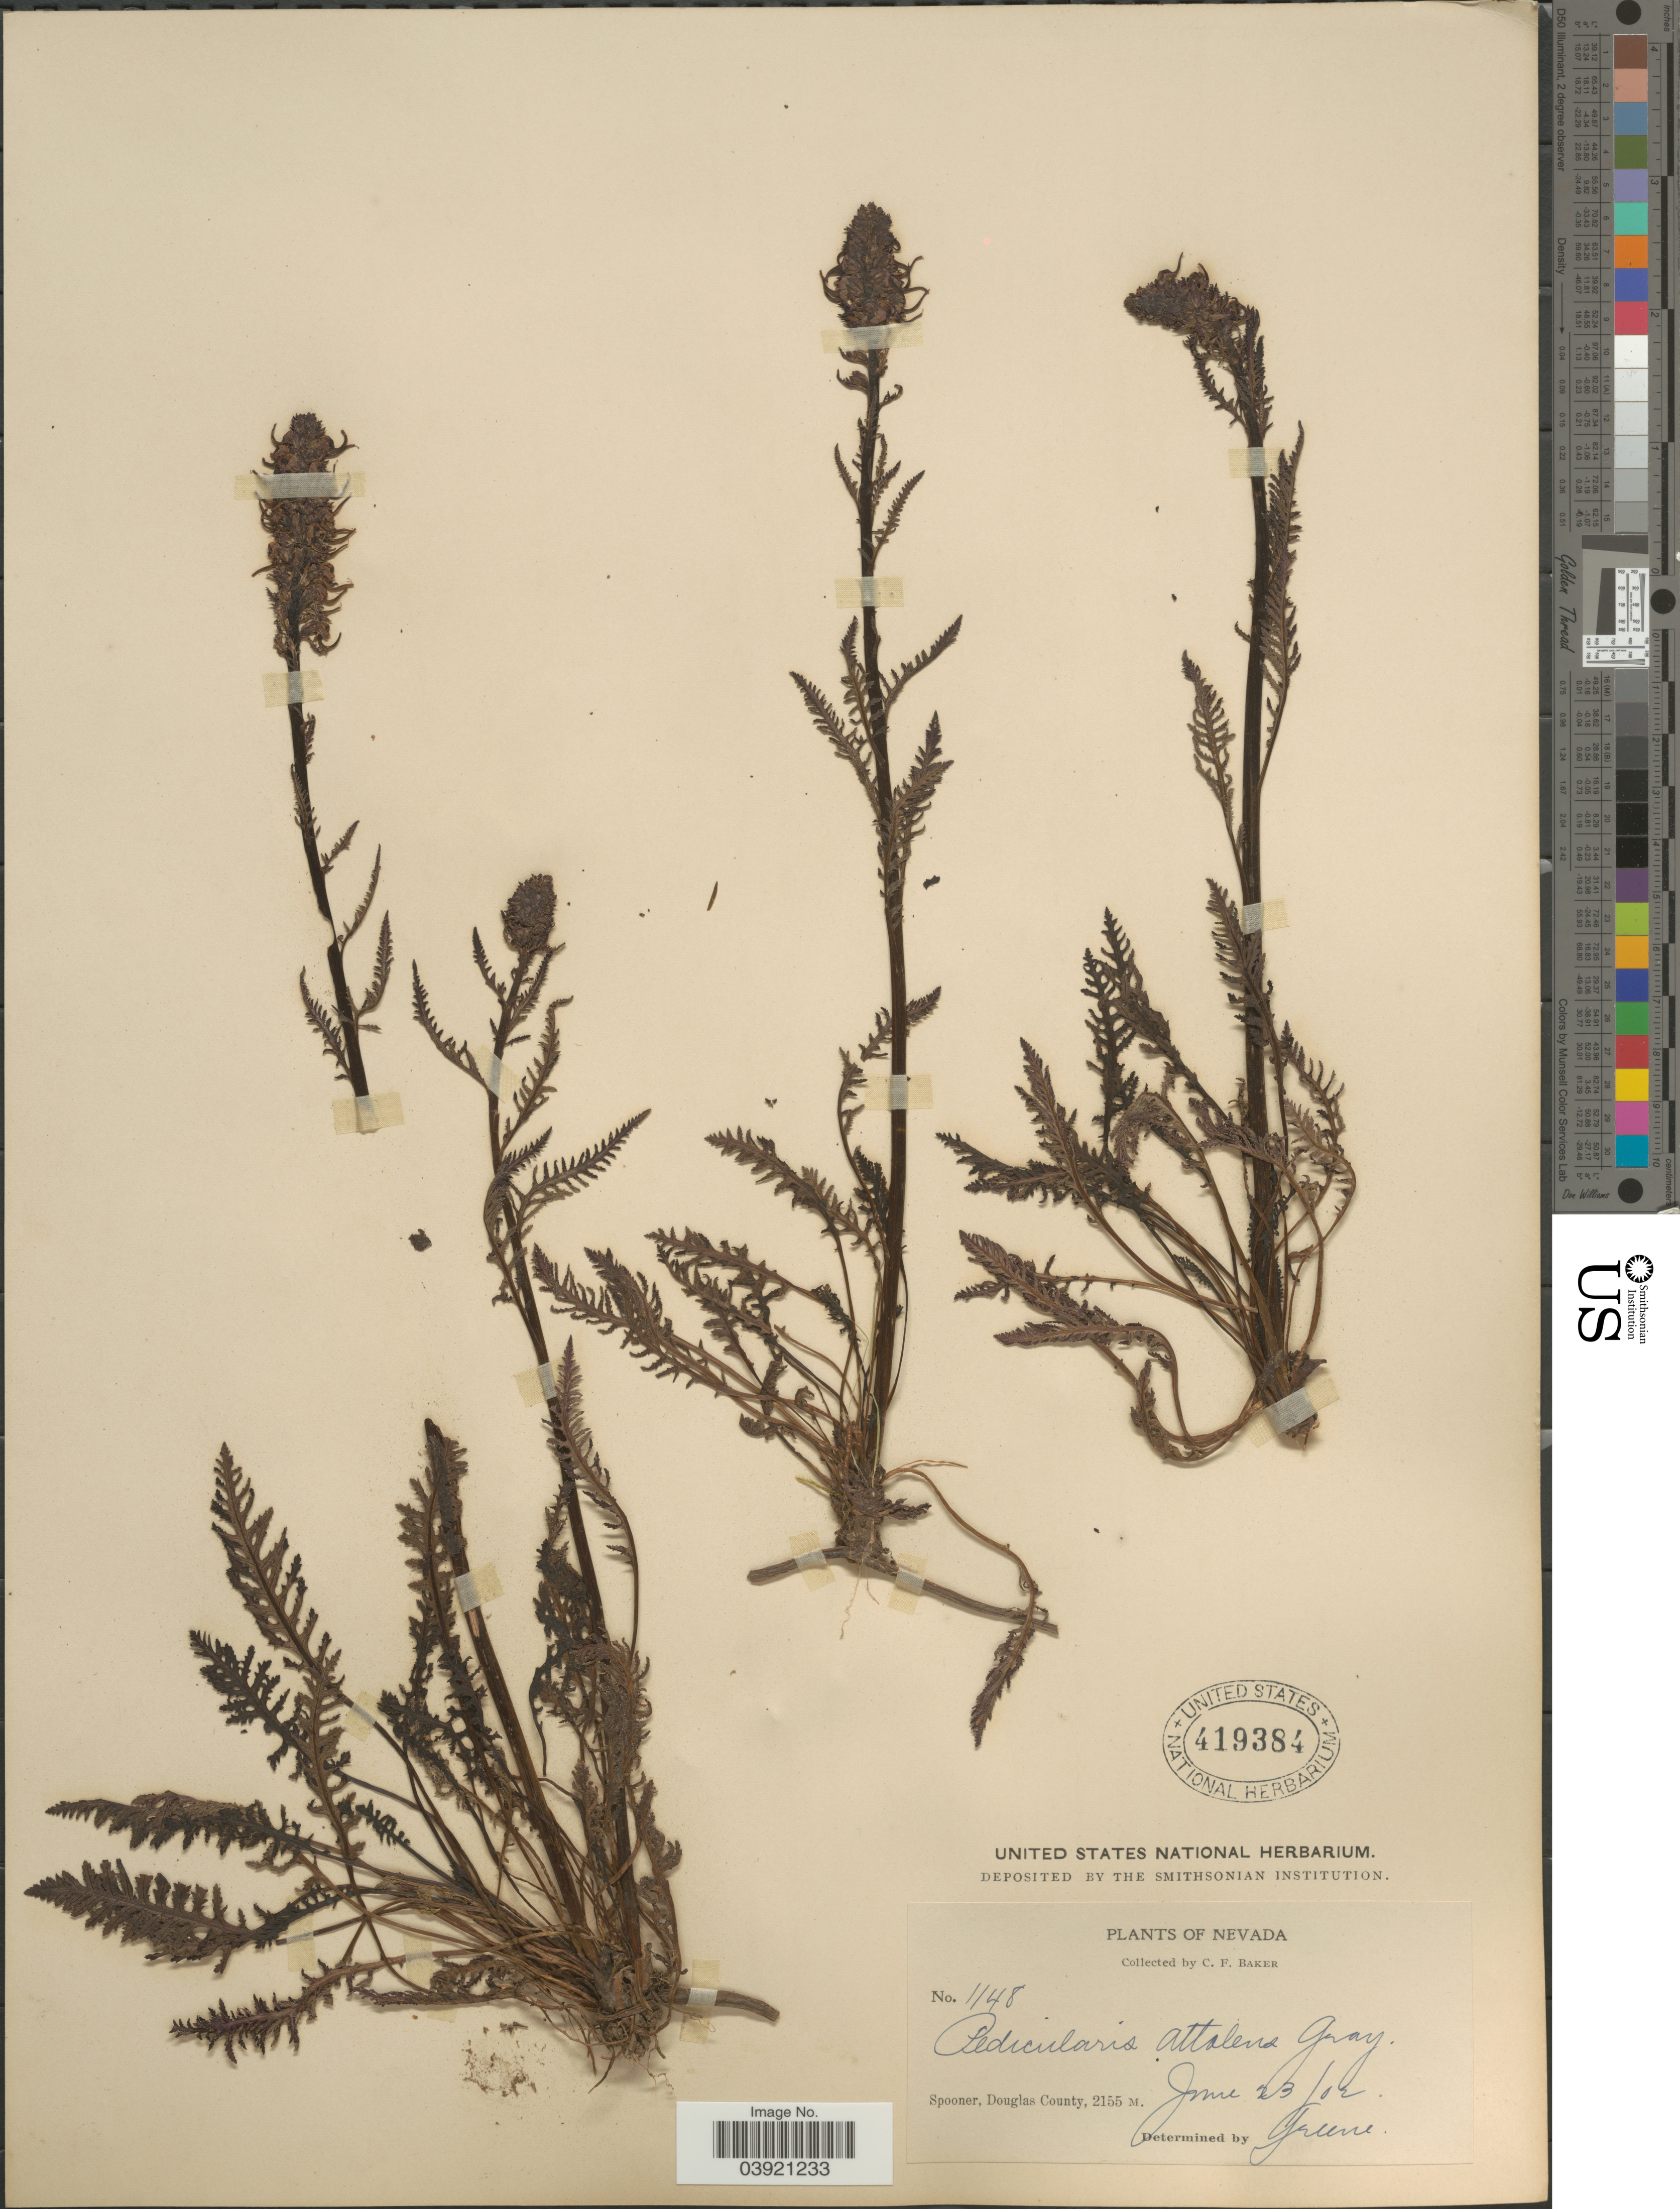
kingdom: Plantae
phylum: Tracheophyta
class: Magnoliopsida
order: Lamiales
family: Orobanchaceae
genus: Pedicularis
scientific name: Pedicularis attollens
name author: A. Gray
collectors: C. F. Baker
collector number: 1148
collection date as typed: Transcribed d/m/y: 23/6/2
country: United States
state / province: Nevada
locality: Spooner, Douglas County.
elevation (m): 2155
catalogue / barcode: US 419384